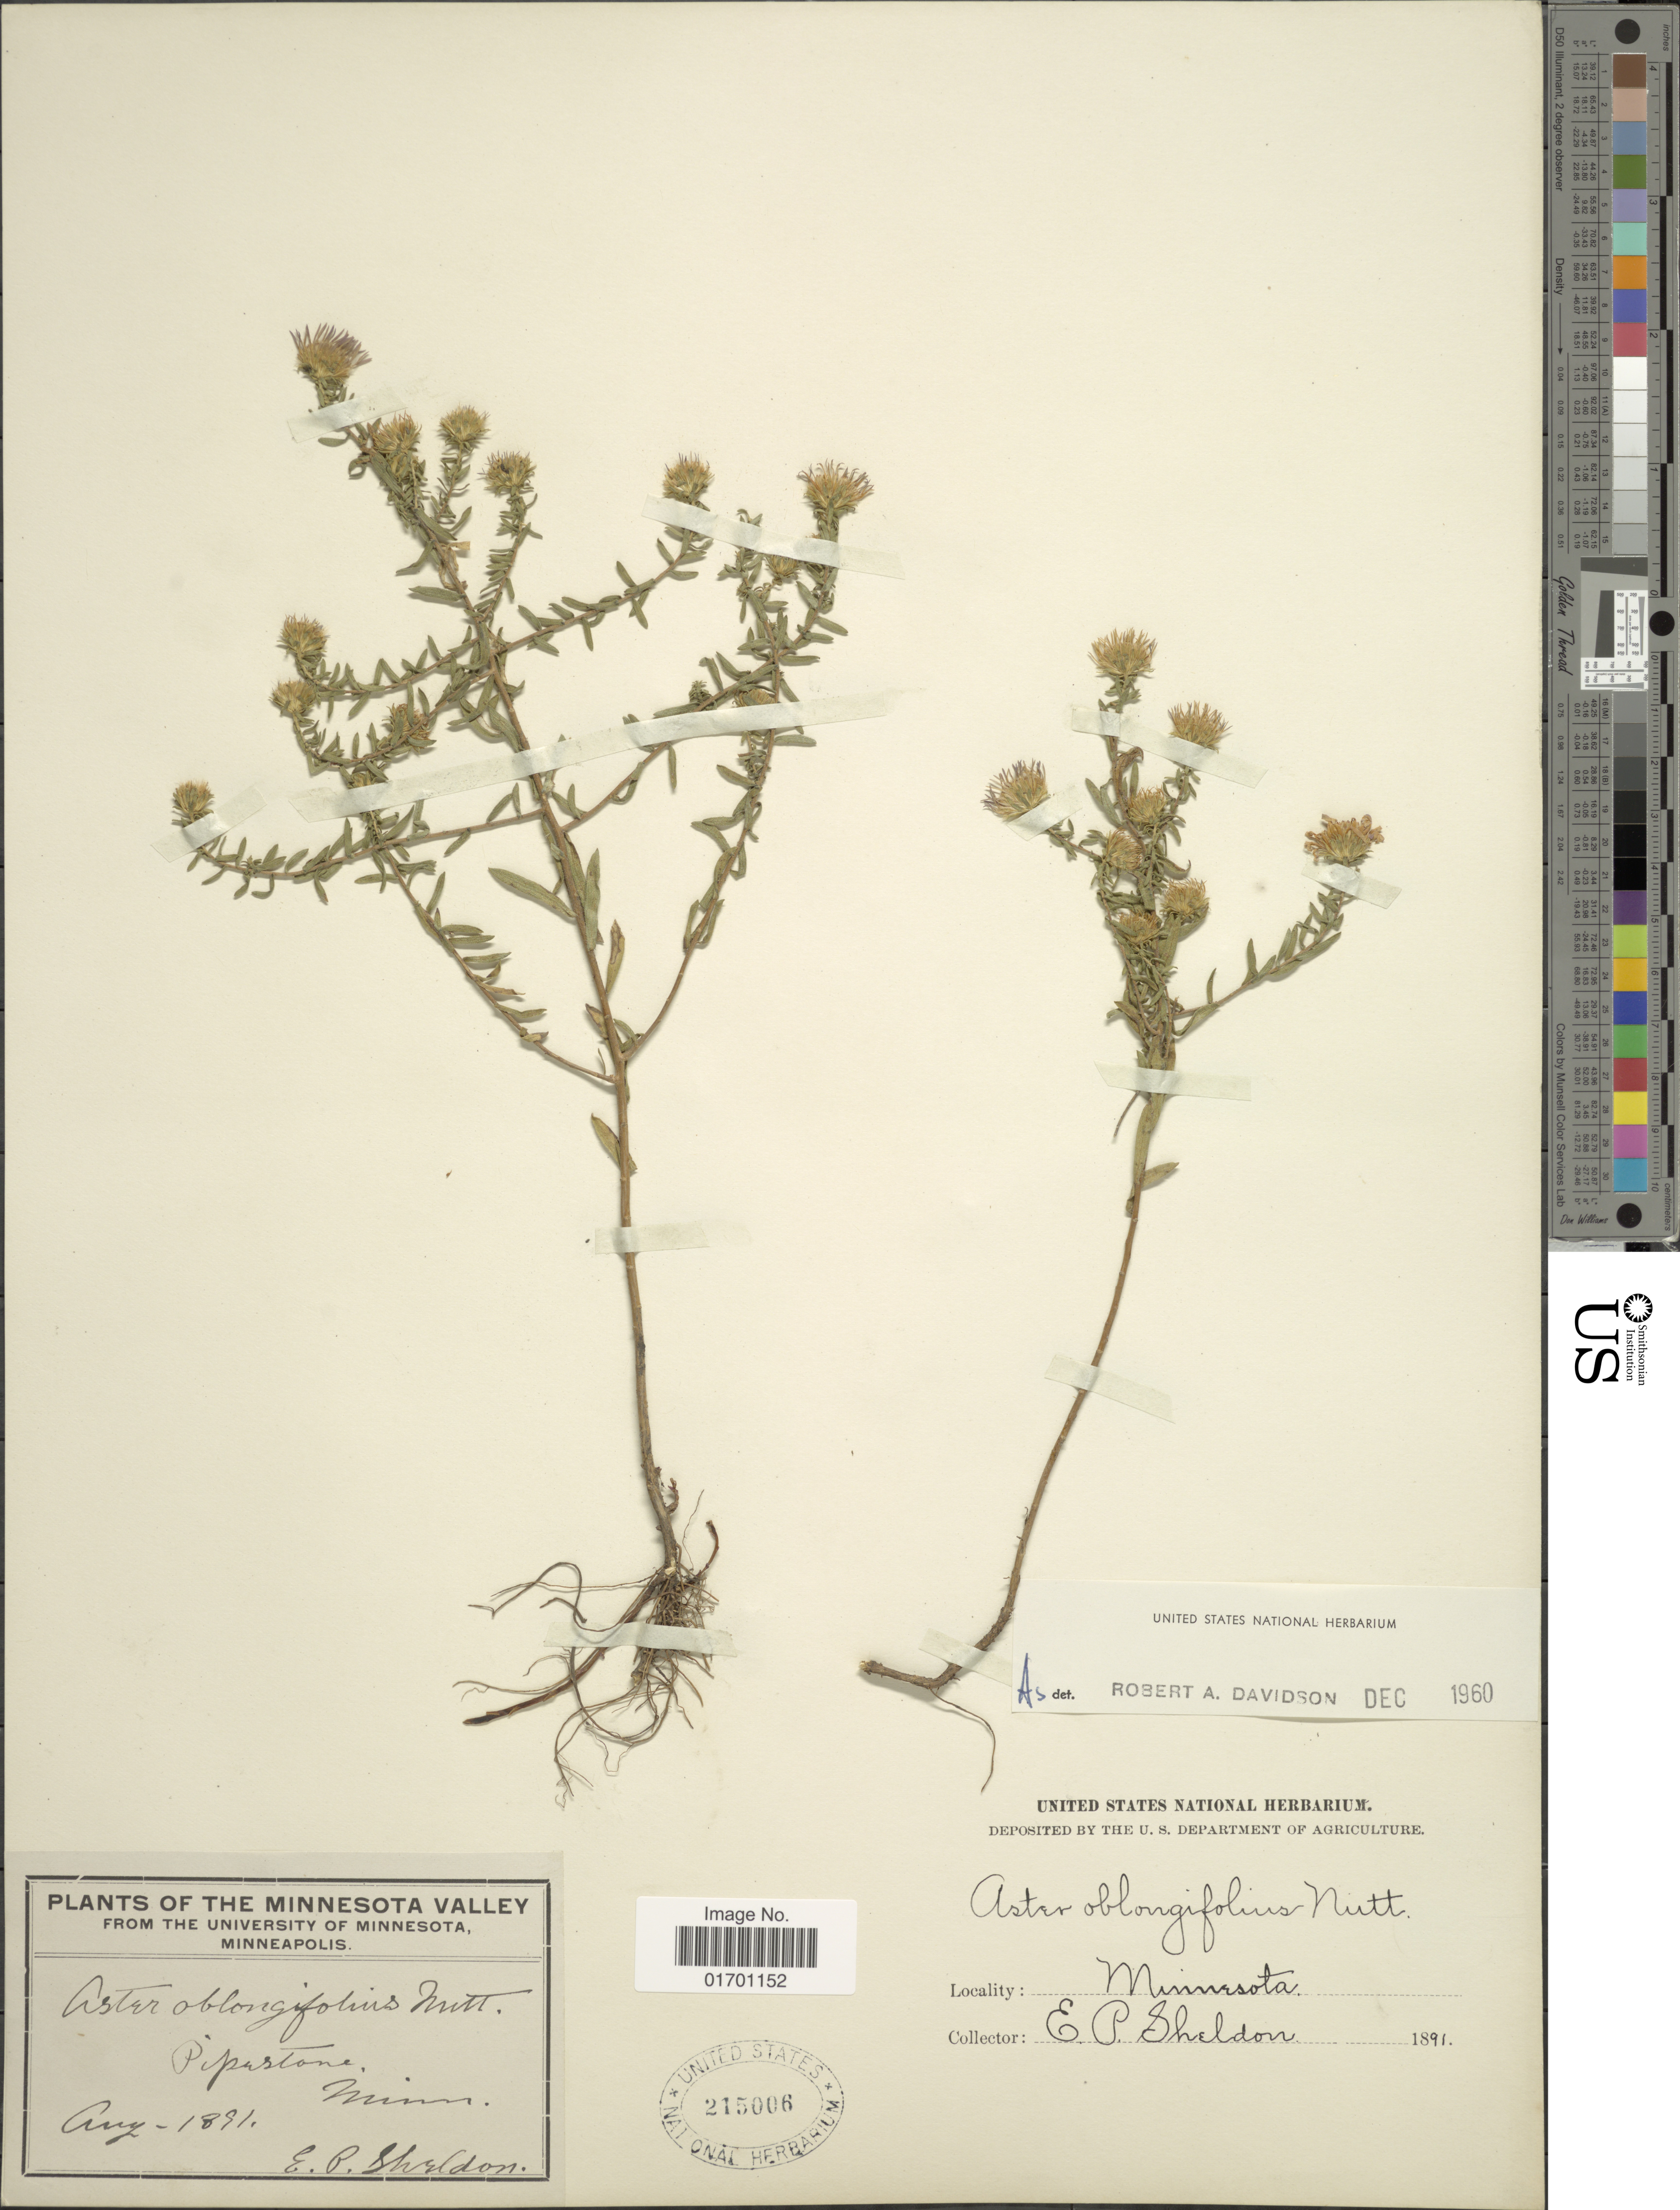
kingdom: Plantae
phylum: Tracheophyta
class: Magnoliopsida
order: Asterales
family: Asteraceae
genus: Symphyotrichum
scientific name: Symphyotrichum oblongifolium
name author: (Nutt.) G.L. Nesom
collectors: E. P. Sheldon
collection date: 1891-08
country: United States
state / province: Minnesota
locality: The Minnesota Valley, Pipastone.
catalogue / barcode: US 215006